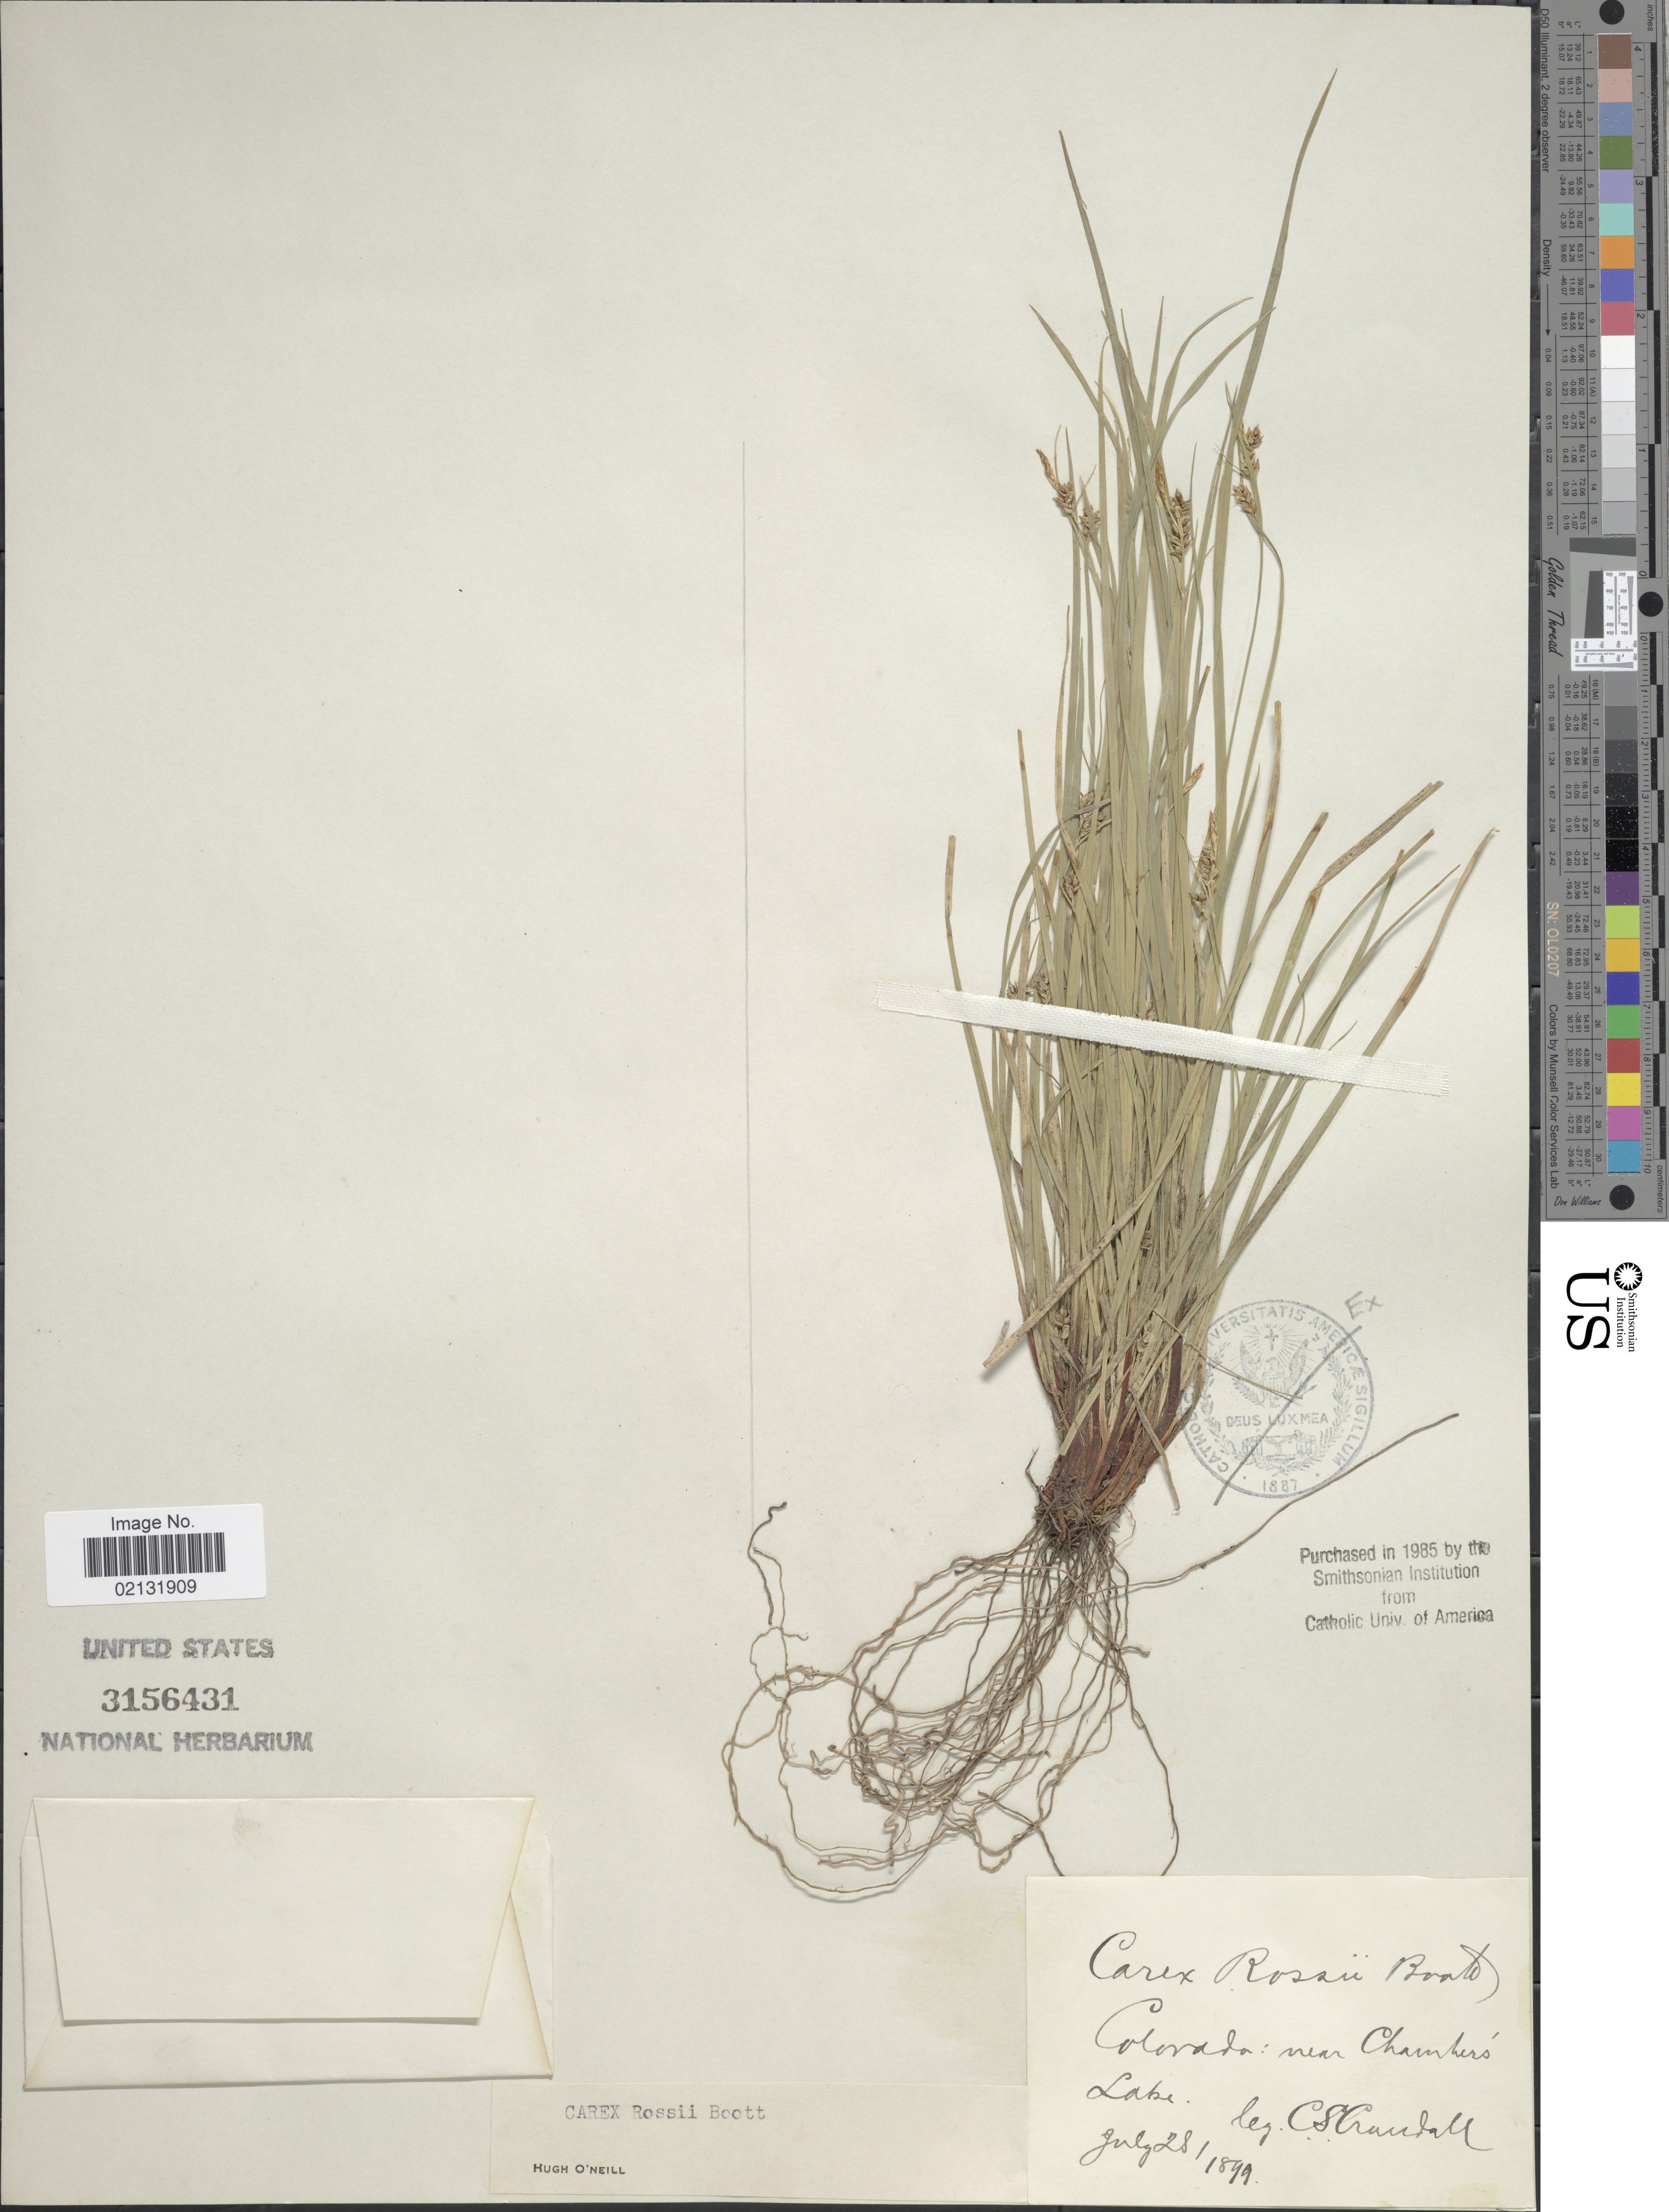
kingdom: Plantae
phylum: Tracheophyta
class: Liliopsida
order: Poales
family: Cyperaceae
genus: Carex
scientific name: Carex rossii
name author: Boott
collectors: C. Crandall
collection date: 1899-07-28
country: United States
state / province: Colorado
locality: near Chambers Lake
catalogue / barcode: US 3156431